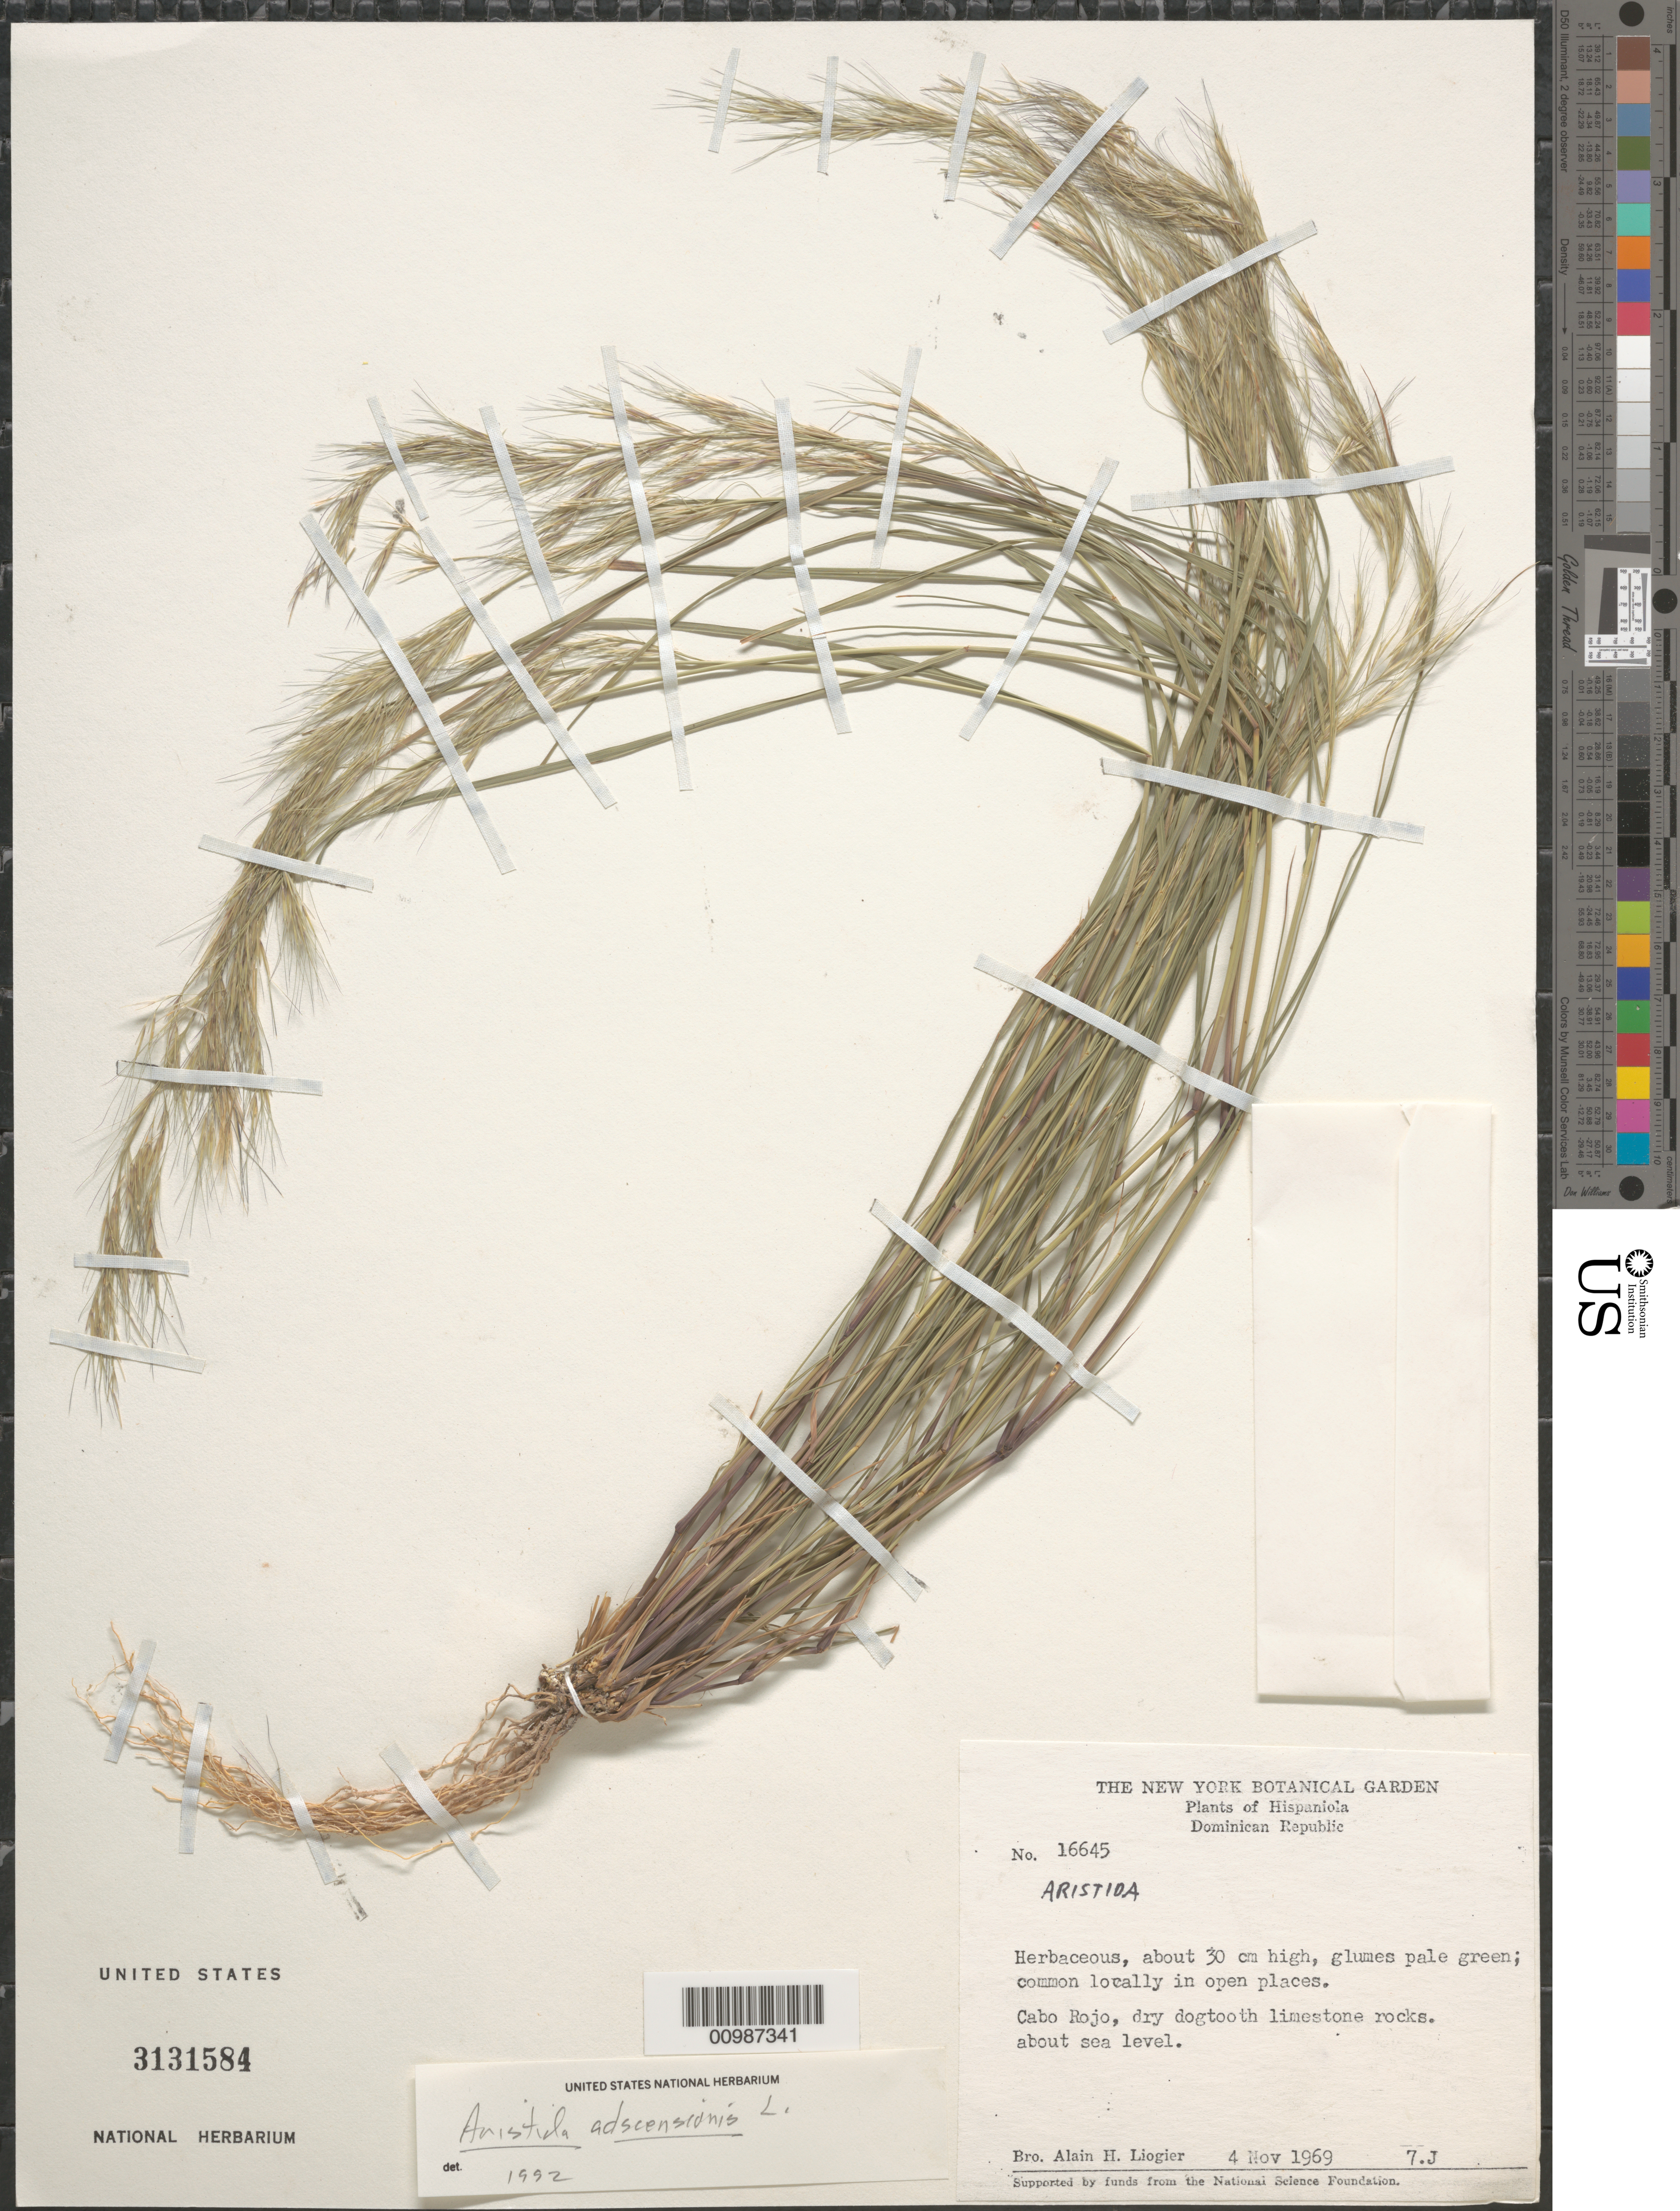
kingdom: Plantae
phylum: Tracheophyta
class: Liliopsida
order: Poales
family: Poaceae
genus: Aristida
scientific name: Aristida adscensionis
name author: L.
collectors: A. H. Liogier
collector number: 16645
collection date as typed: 04 Nov 1969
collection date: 1969-11-04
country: Dominican Republic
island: Hispaniola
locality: Cabo Rojo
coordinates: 0 N, 0 E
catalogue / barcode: US 3131584